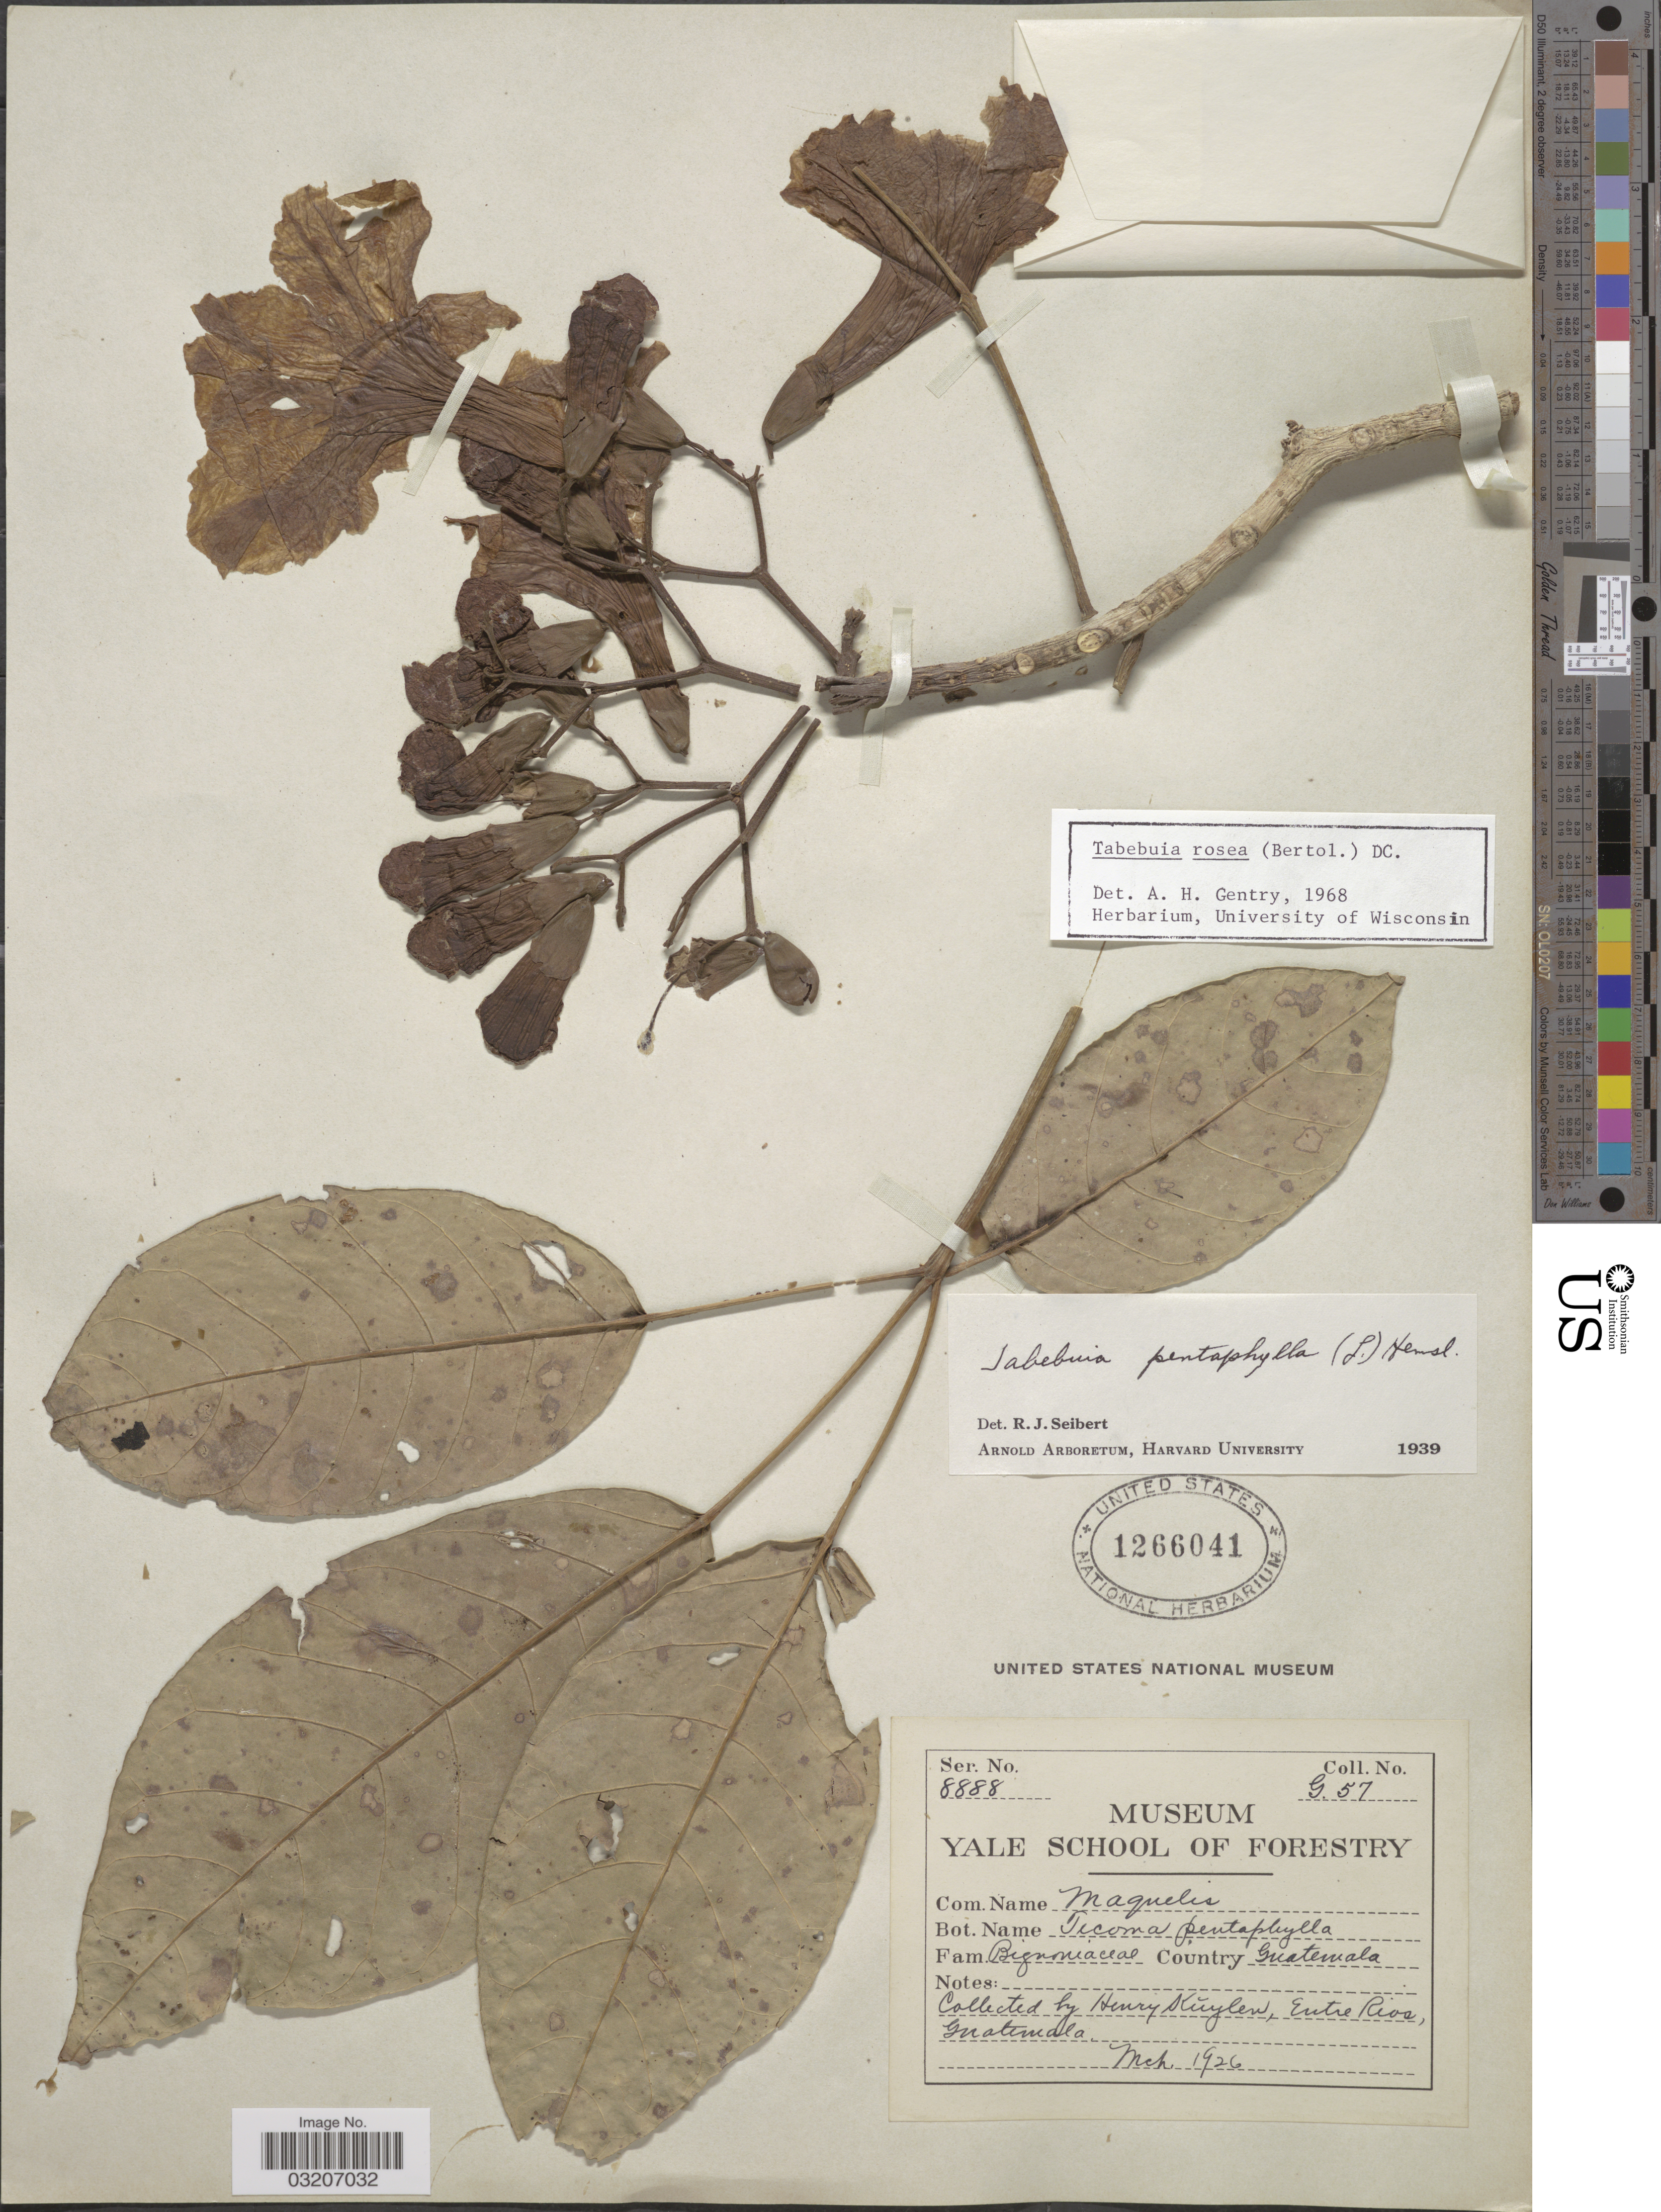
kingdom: Plantae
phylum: Tracheophyta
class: Magnoliopsida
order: Lamiales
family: Bignoniaceae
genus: Tabebuia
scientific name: Tabebuia rosea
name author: (Bertol.) DC.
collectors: H. Kuylen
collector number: G. 57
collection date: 1926-03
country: Guatemala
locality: Entre Rios.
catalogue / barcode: US 1266041